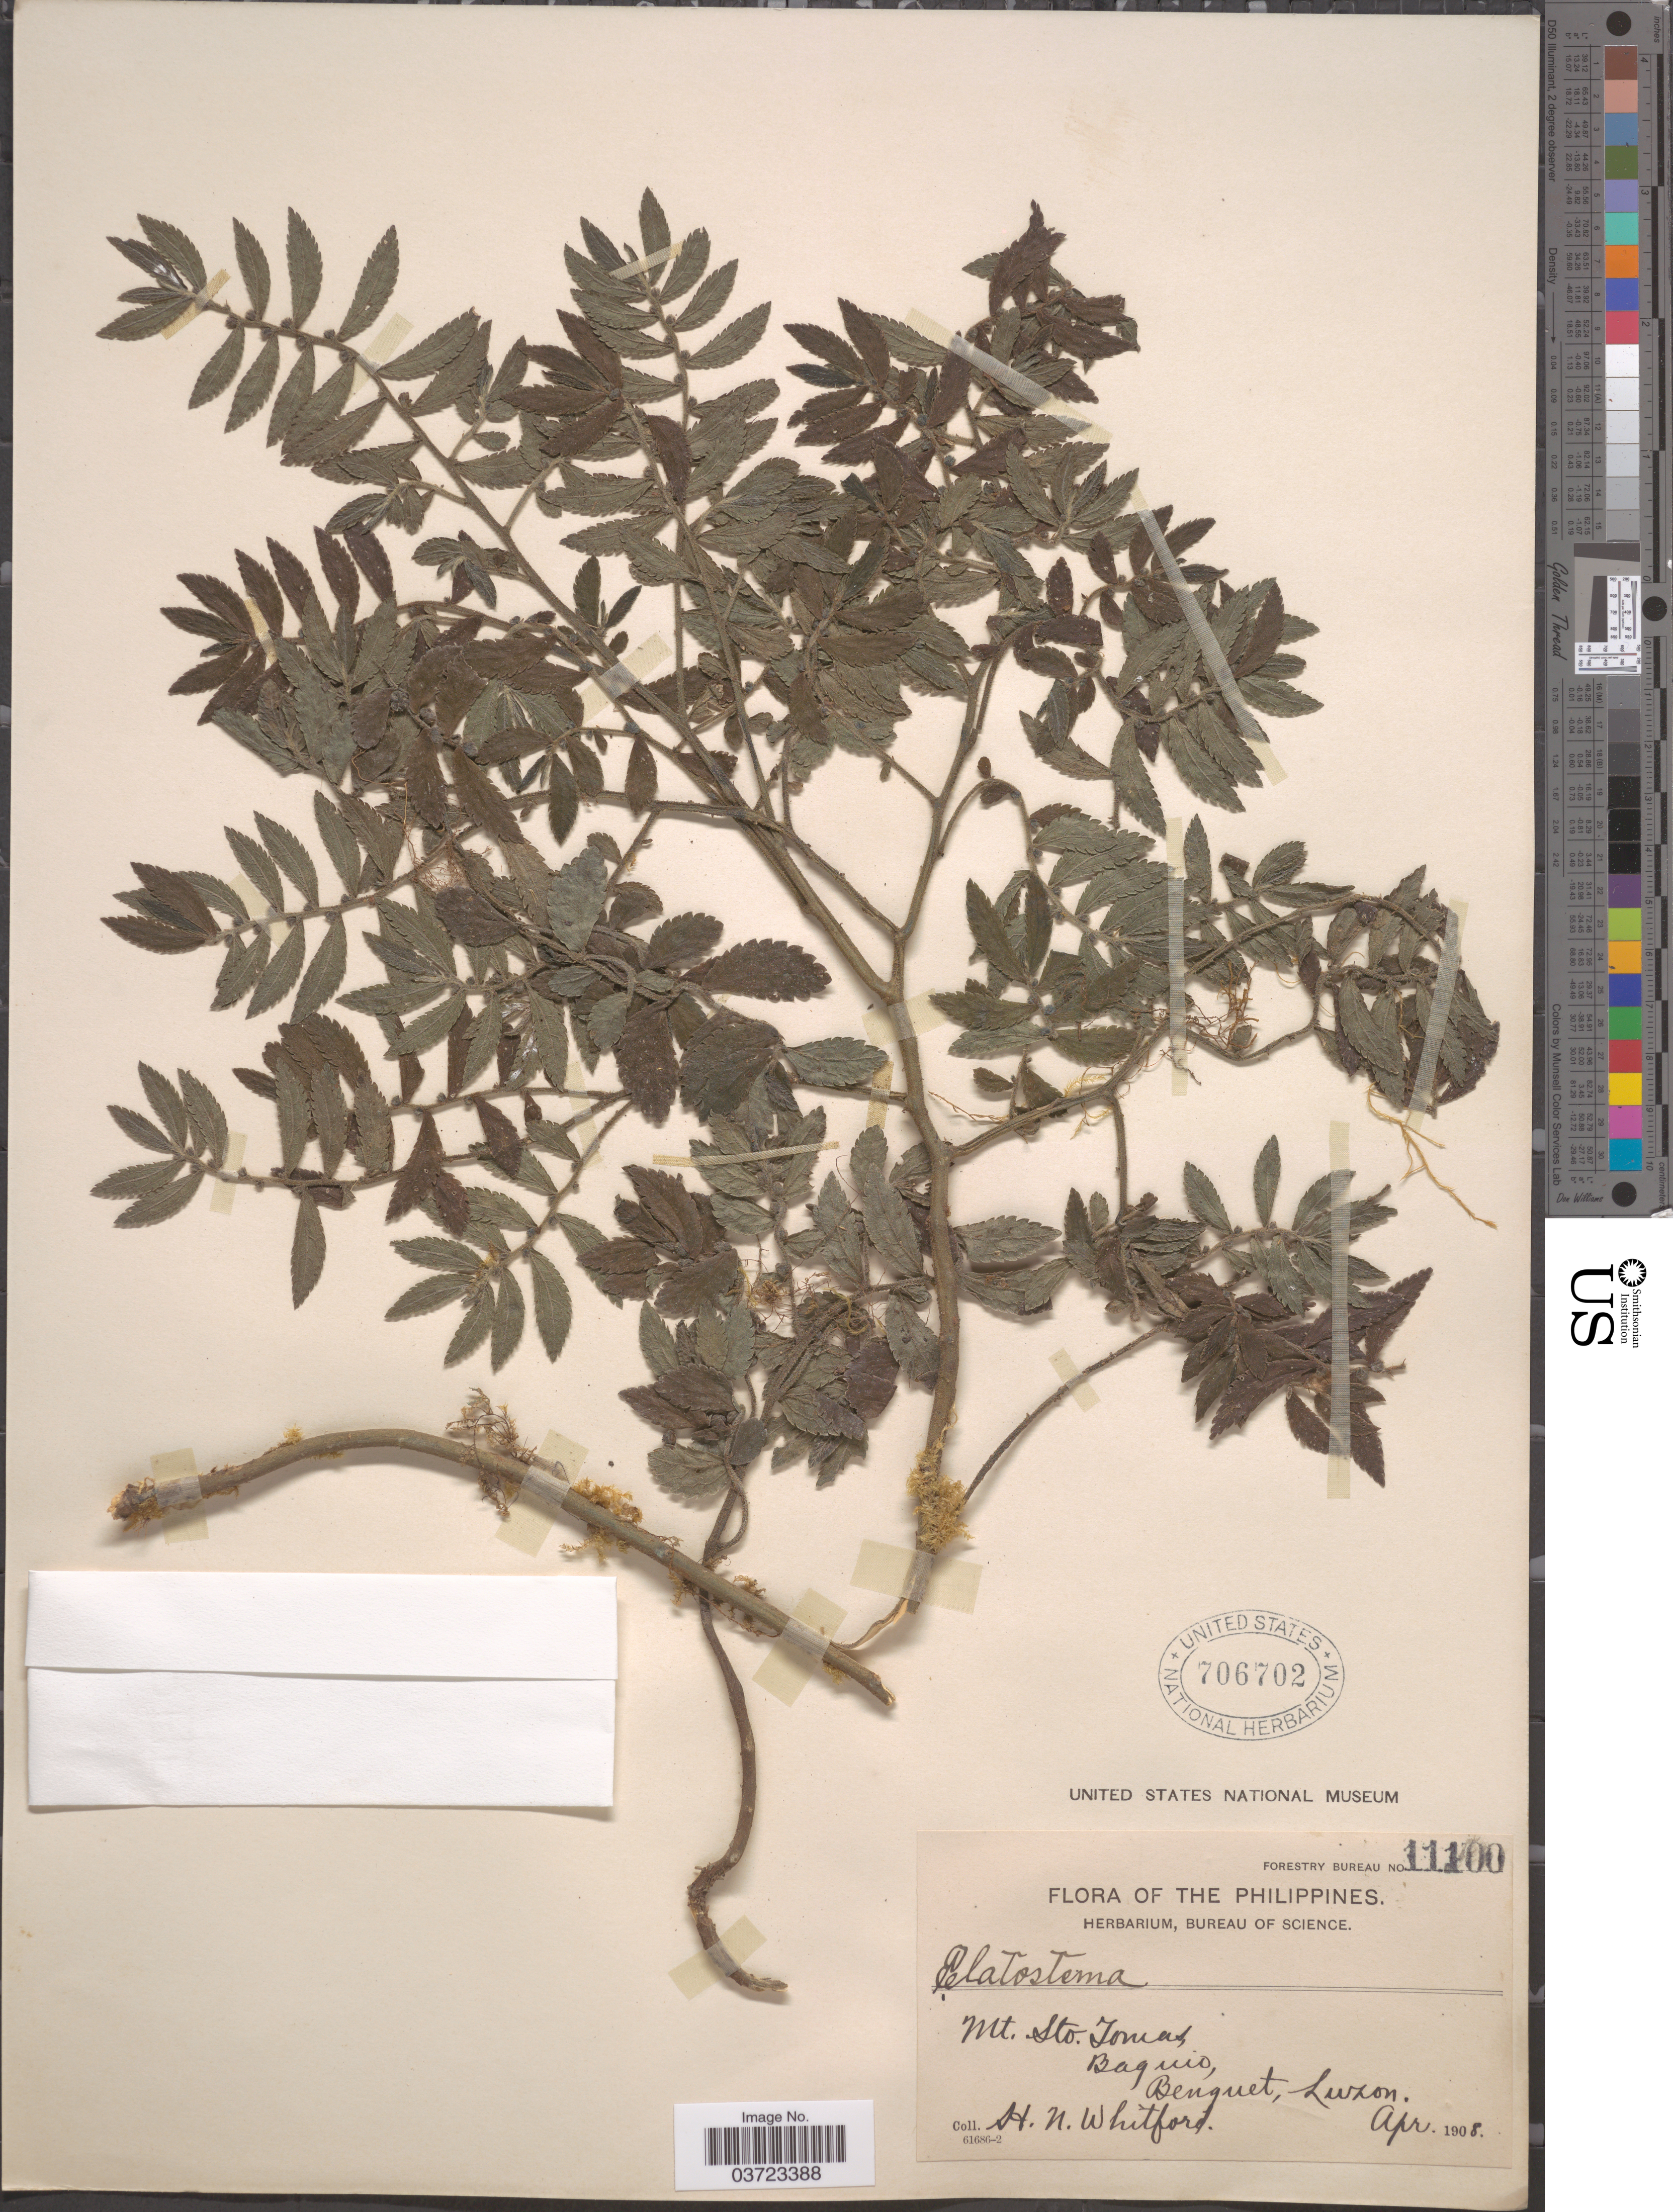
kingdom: Plantae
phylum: Tracheophyta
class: Magnoliopsida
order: Rosales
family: Urticaceae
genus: Elatostema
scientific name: Elatostema sp.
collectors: H. N. Whitford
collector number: Forestry Bureau 11100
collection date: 1908-04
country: Philippines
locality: Mt. Sto. Tomas, Baguio, Benguet, Luzon.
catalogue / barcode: US 706702